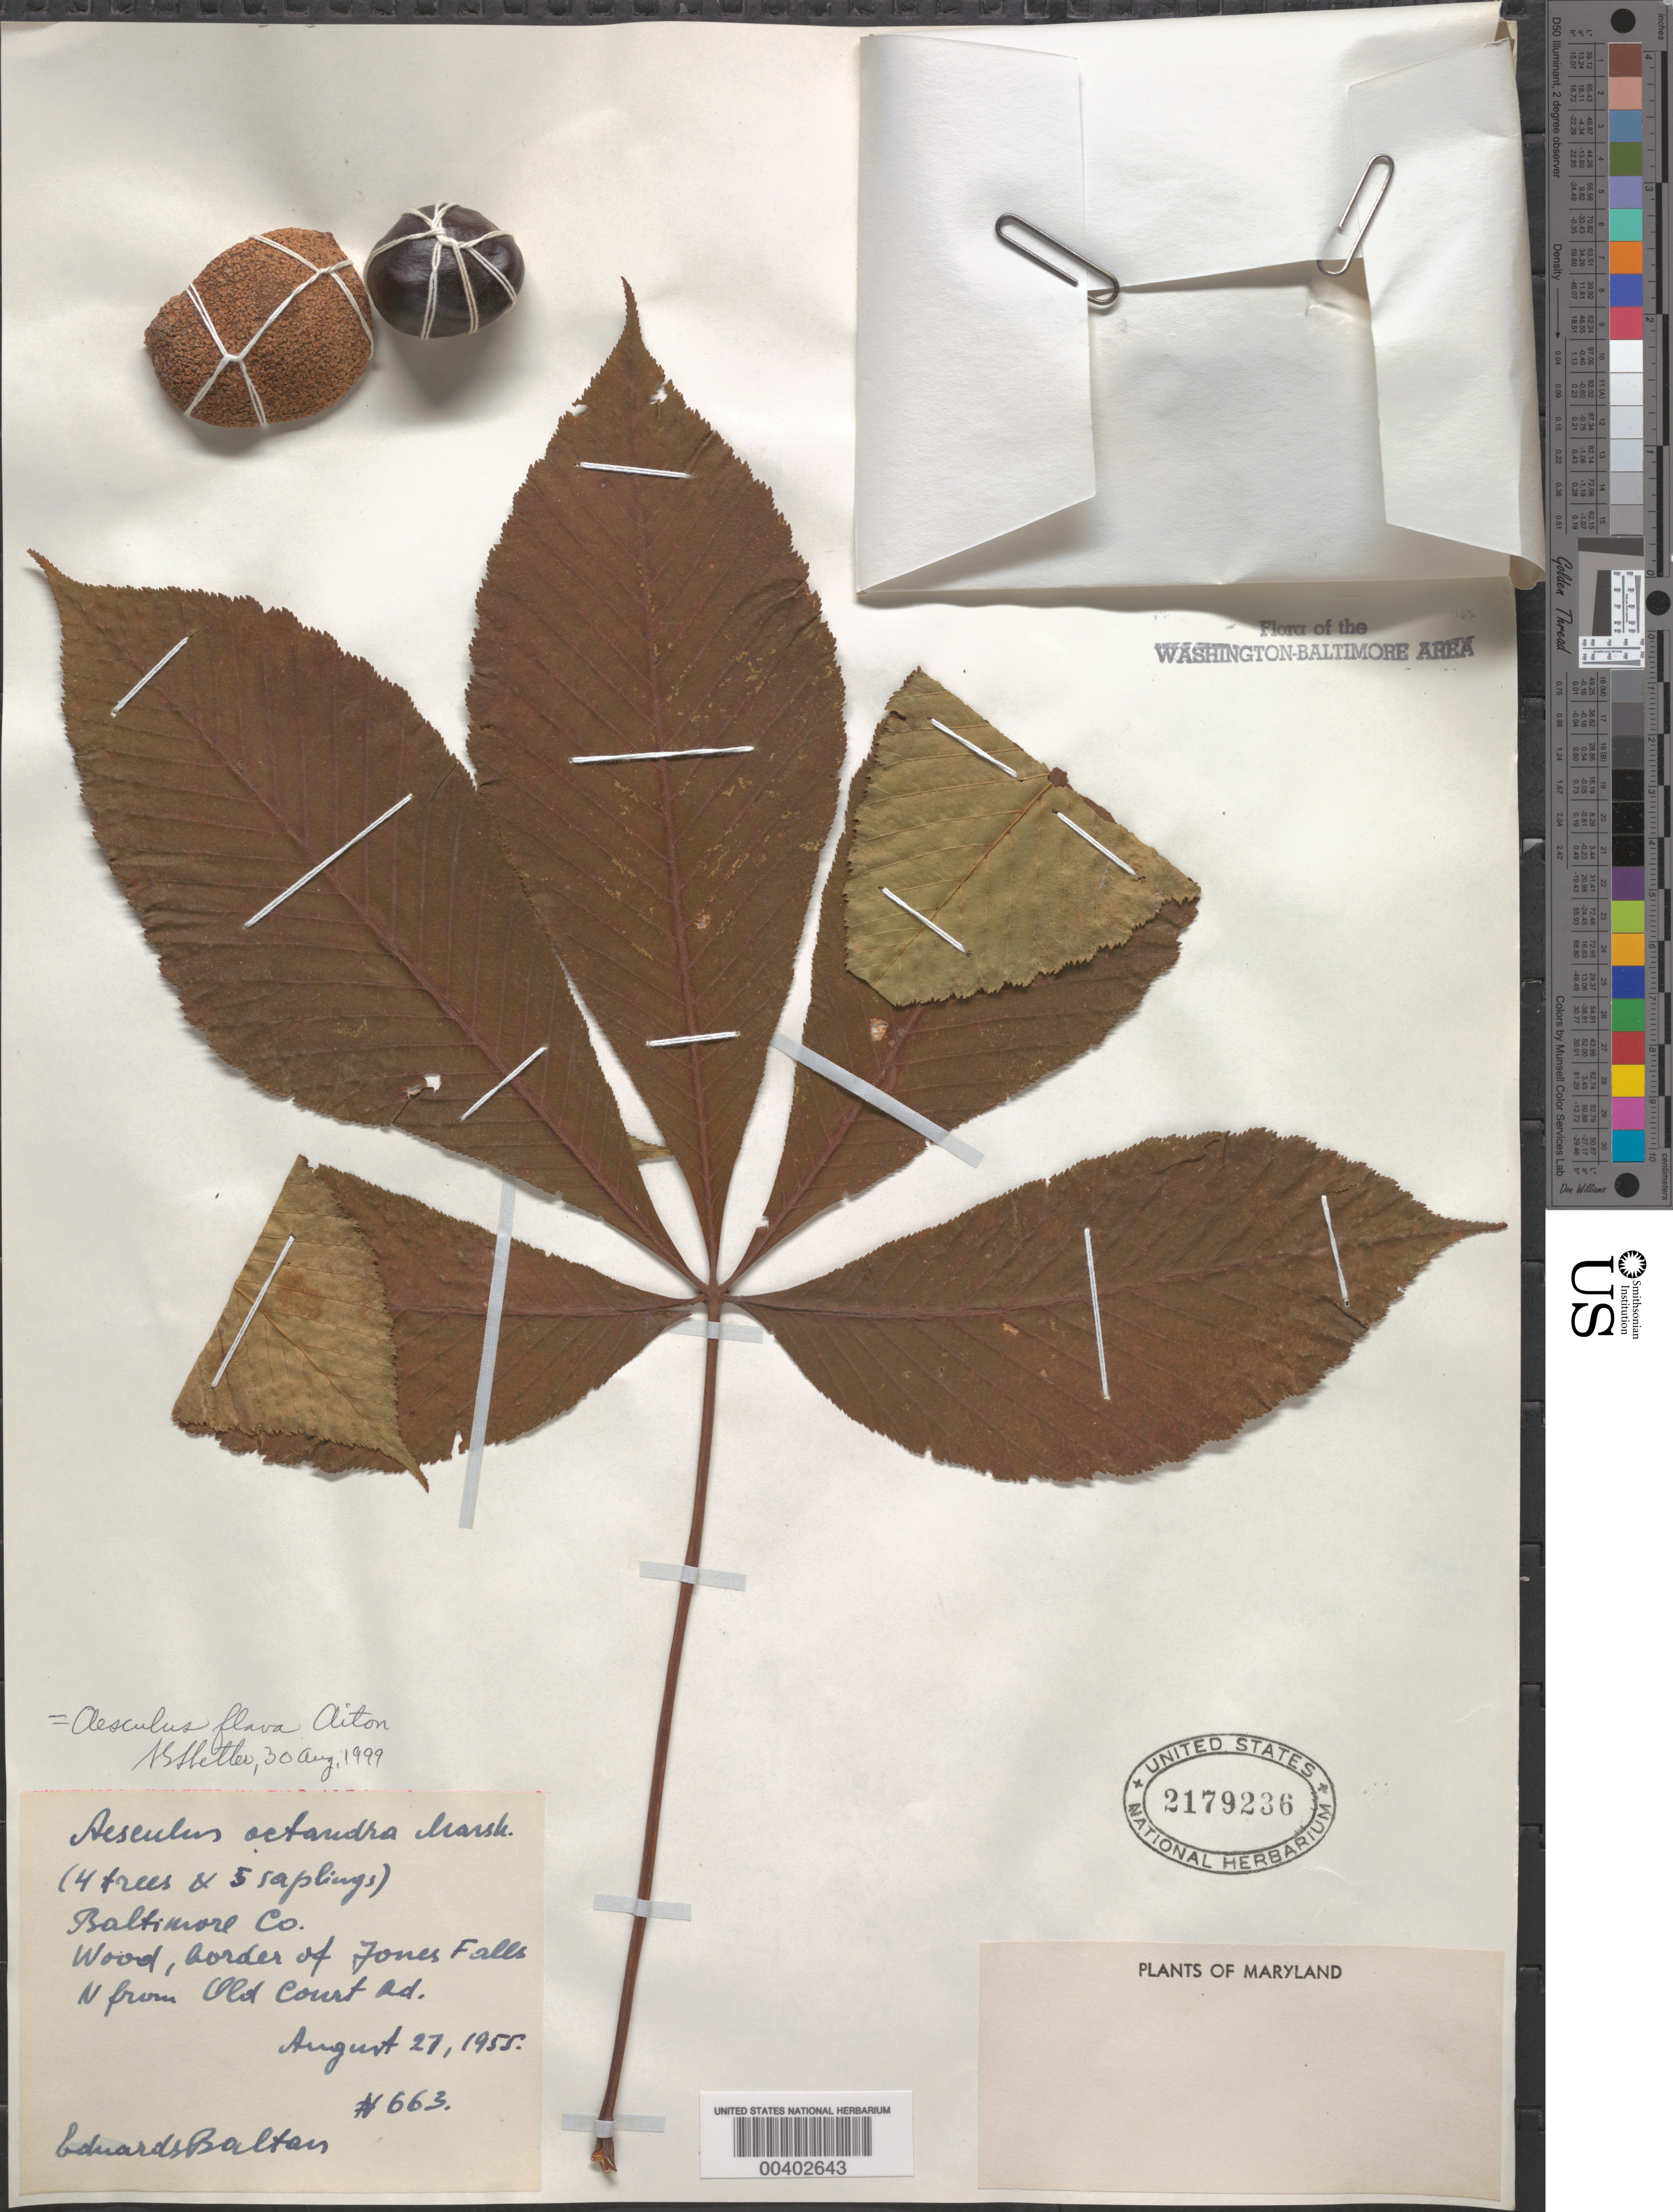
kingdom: Plantae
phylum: Tracheophyta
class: Magnoliopsida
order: Sapindales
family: Sapindaceae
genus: Aesculus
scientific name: Aesculus flava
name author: Sol.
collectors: E. Baltars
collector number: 663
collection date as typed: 27 Aug 1955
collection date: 1955-08-27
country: United States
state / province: Maryland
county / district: City of Baltimore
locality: Jones Falls, N from Old Court Rd.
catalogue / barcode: US 2179236